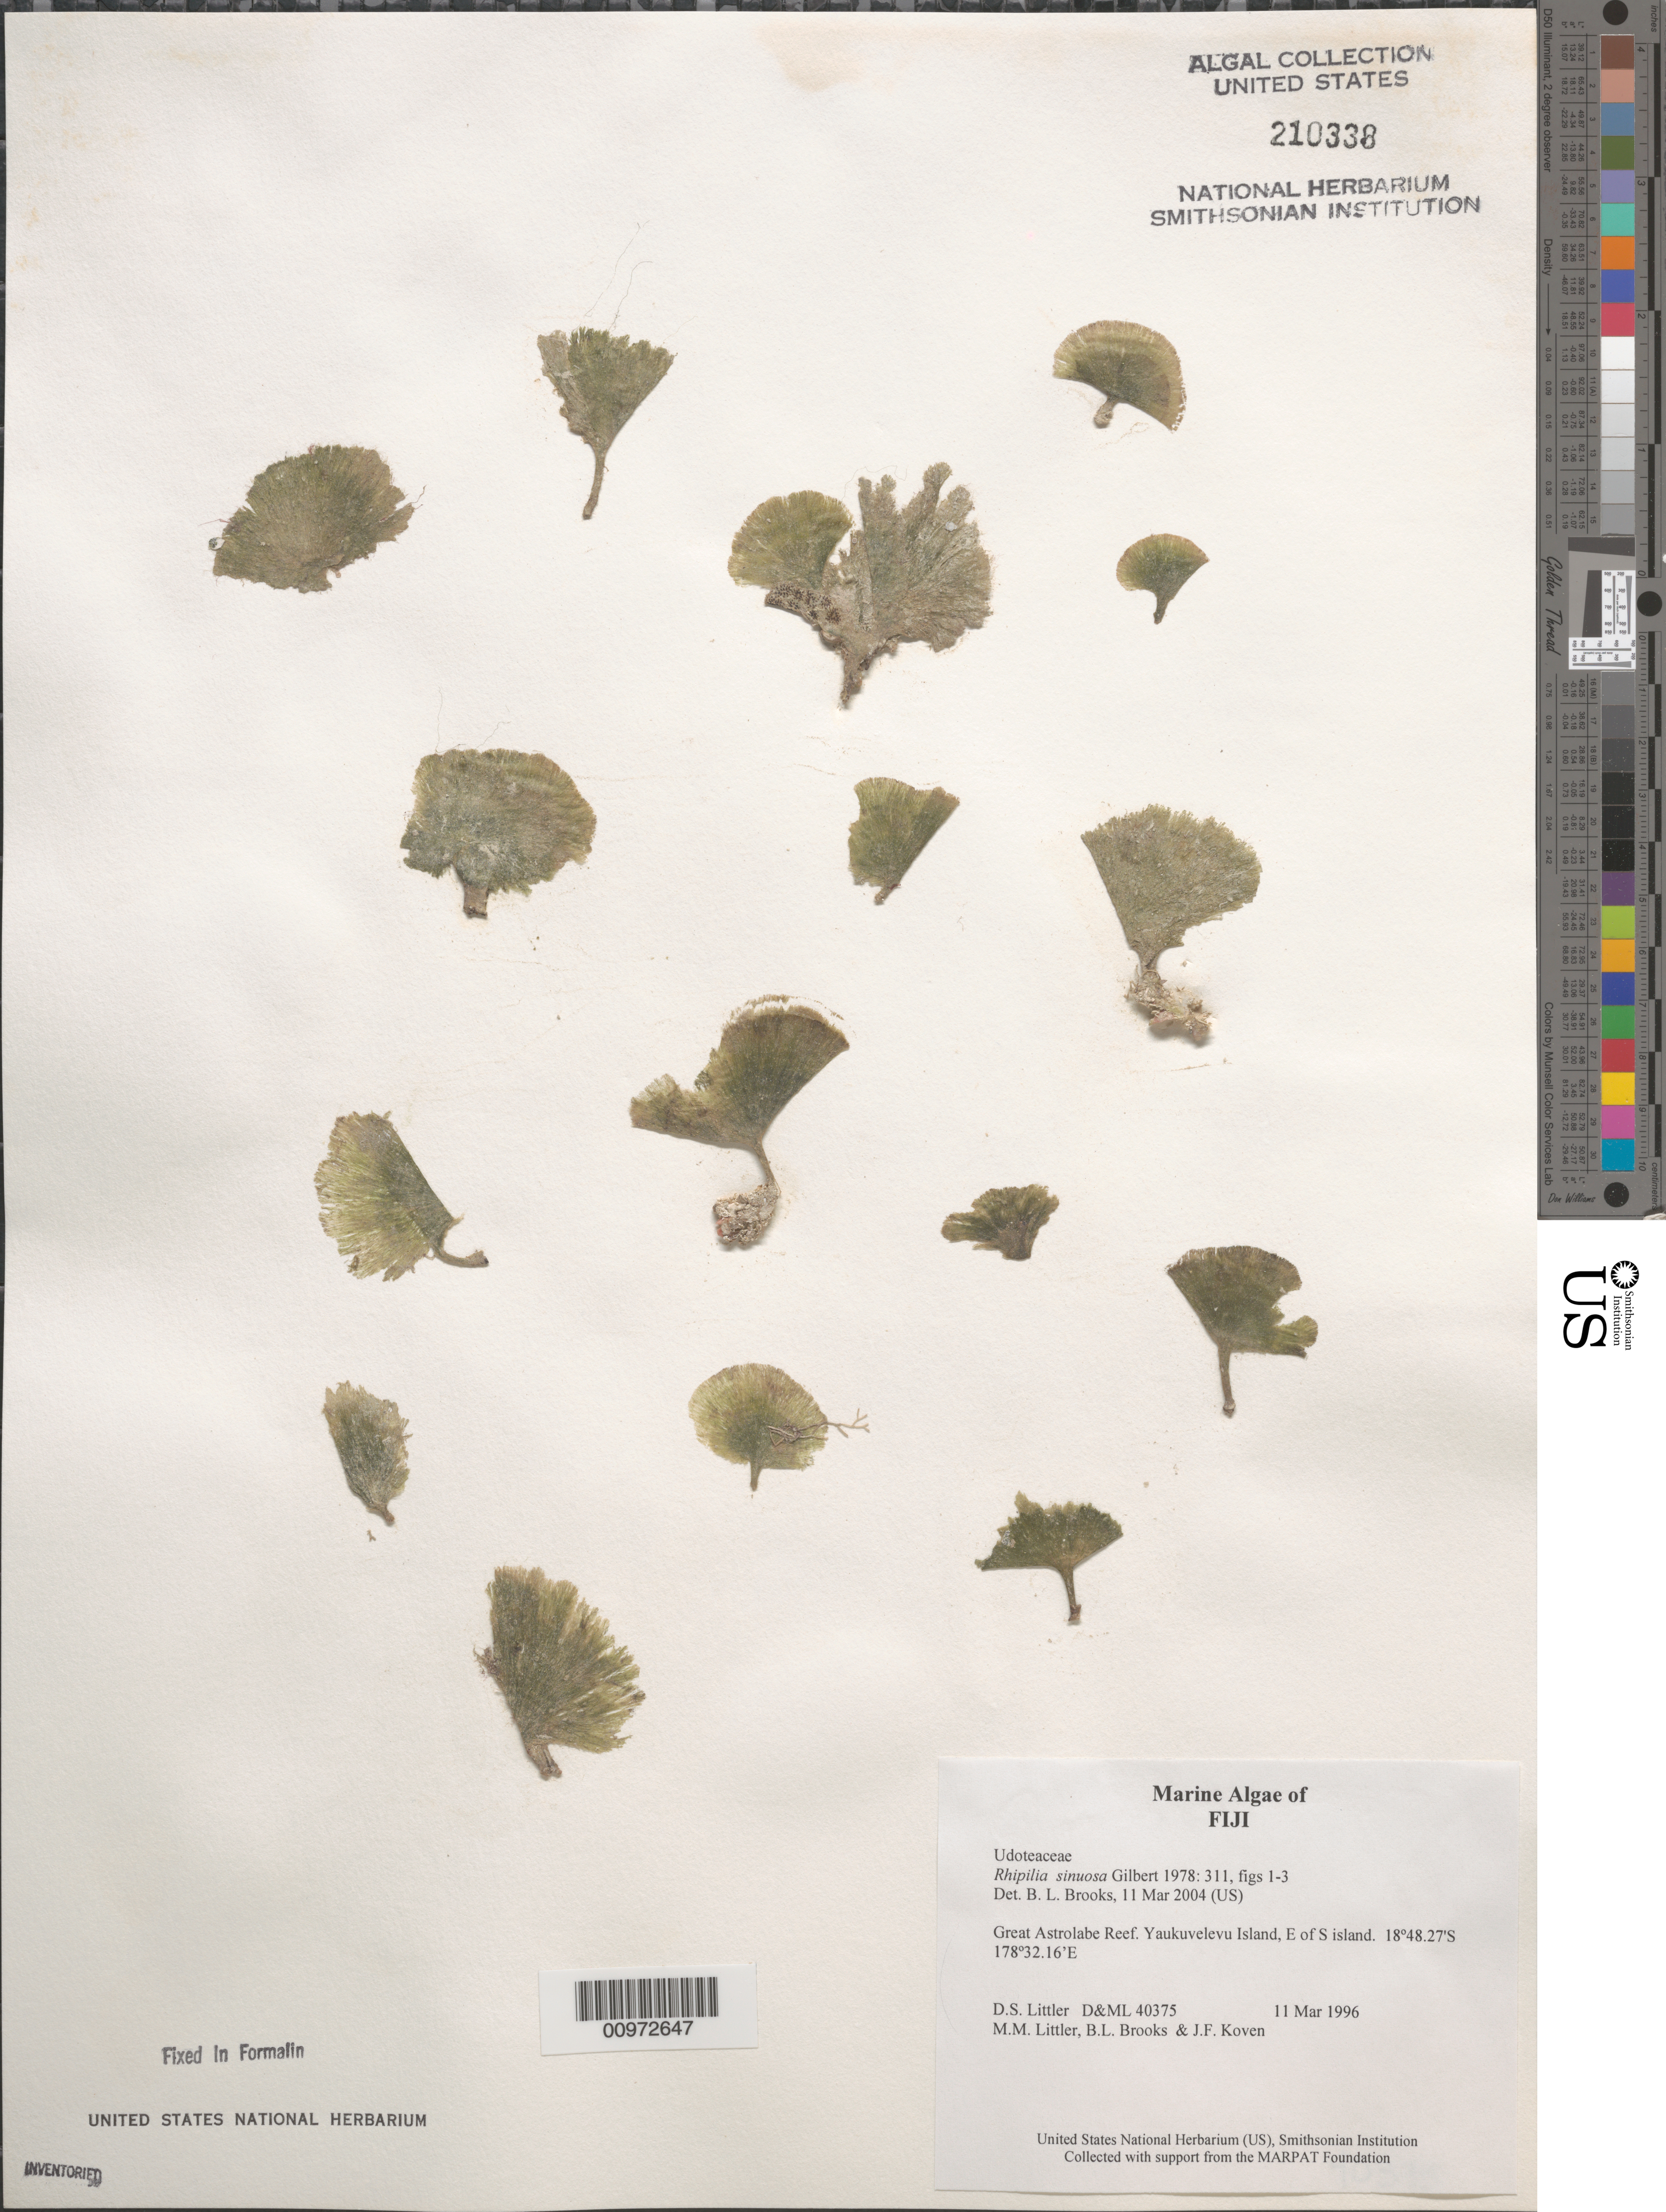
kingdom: Plantae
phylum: Chlorophyta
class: Ulvophyceae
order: Bryopsidales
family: Rhipiliaceae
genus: Rhipilia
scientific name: Rhipilia sinuosa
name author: W.J. Gilbert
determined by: Brooks, B. L., (BOT), Smithsonian Institution - National Museum of Natural History (UNITED STATES)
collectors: D. S. Littler, M. M. Littler, B. Brooks & J. Koven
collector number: D&ML 40375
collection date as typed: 11 Mar 1996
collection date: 1996-03-11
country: Fiji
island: Yaukuve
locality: Great Astrolabe Reef, east side of island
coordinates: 18 48.11'S, 178 32.02'E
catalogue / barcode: US 210338